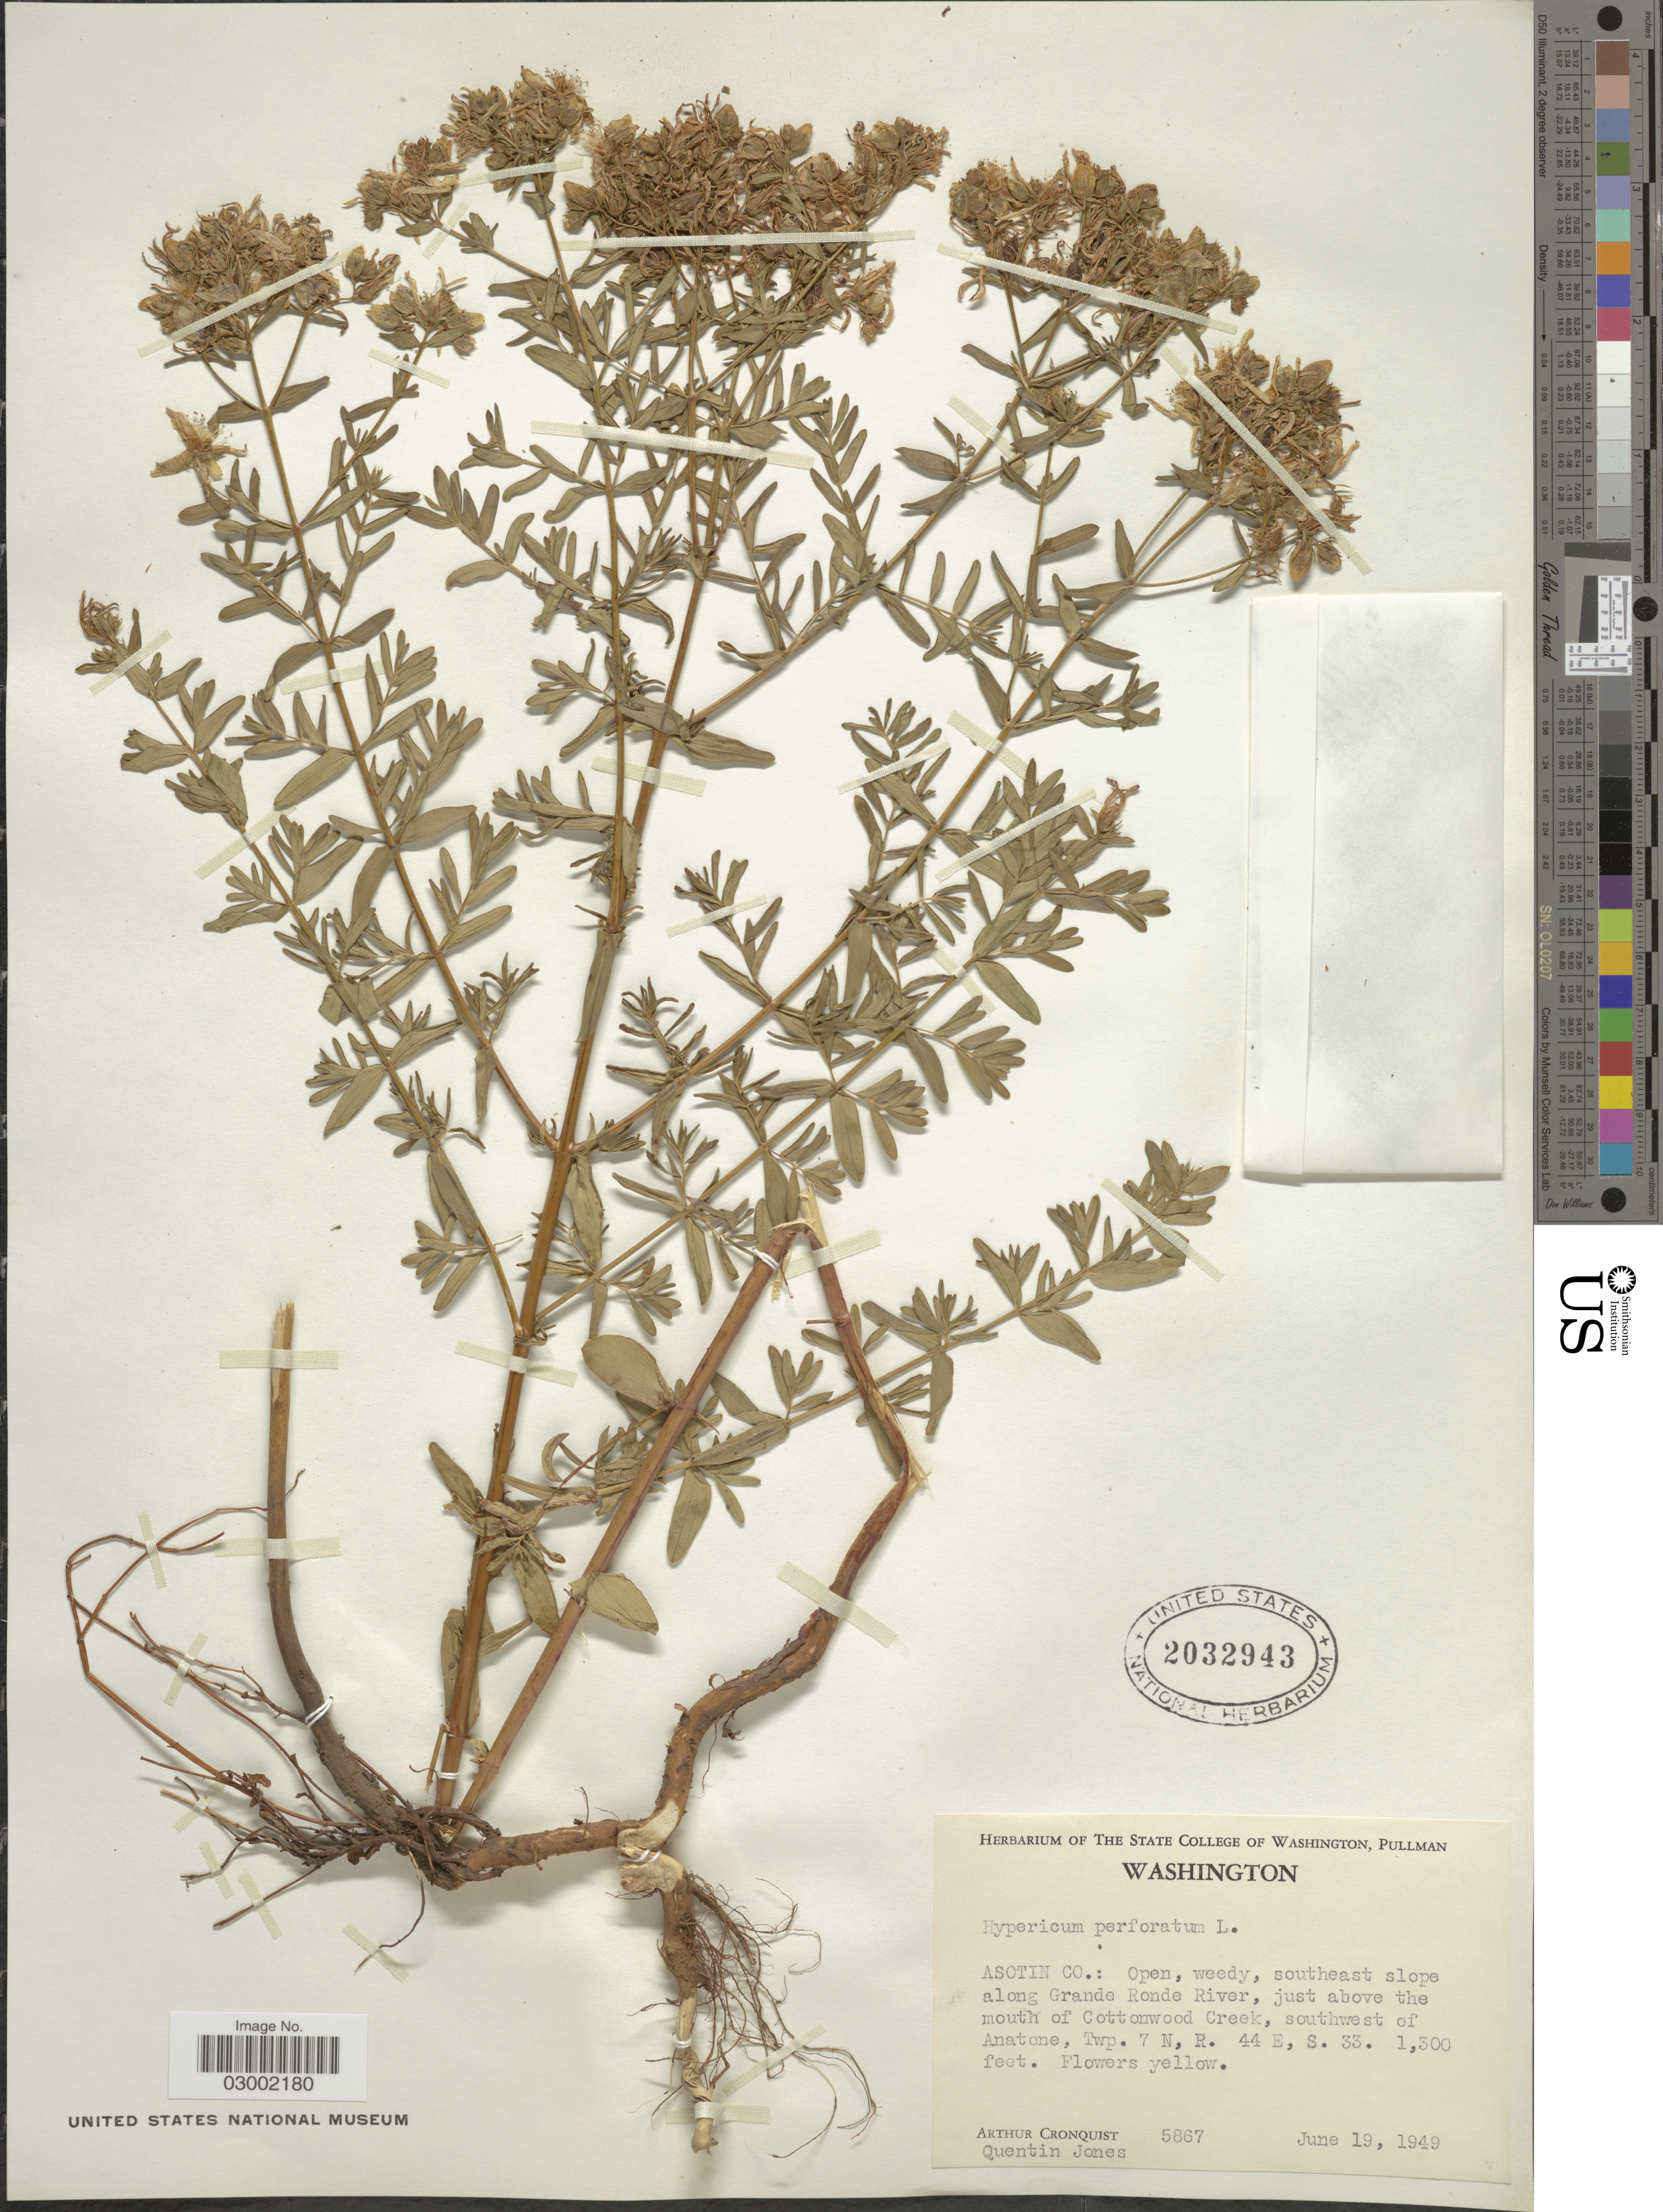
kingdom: Plantae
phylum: Tracheophyta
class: Magnoliopsida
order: Malpighiales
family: Hypericaceae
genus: Hypericum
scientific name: Hypericum perforatum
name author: L.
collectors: A. J. Cronquist & Q. Jones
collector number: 5867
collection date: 1949-06-19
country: United States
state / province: Washington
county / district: Asotin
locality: Asotin Co.: Open, weedy, southeast slope along Grande Ronde River, just above the mouth of Cottonwood Creek, southeast of Anatone, Twp. 7 N, R. 44 E, S. 33.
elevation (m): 396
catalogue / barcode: US 2032943